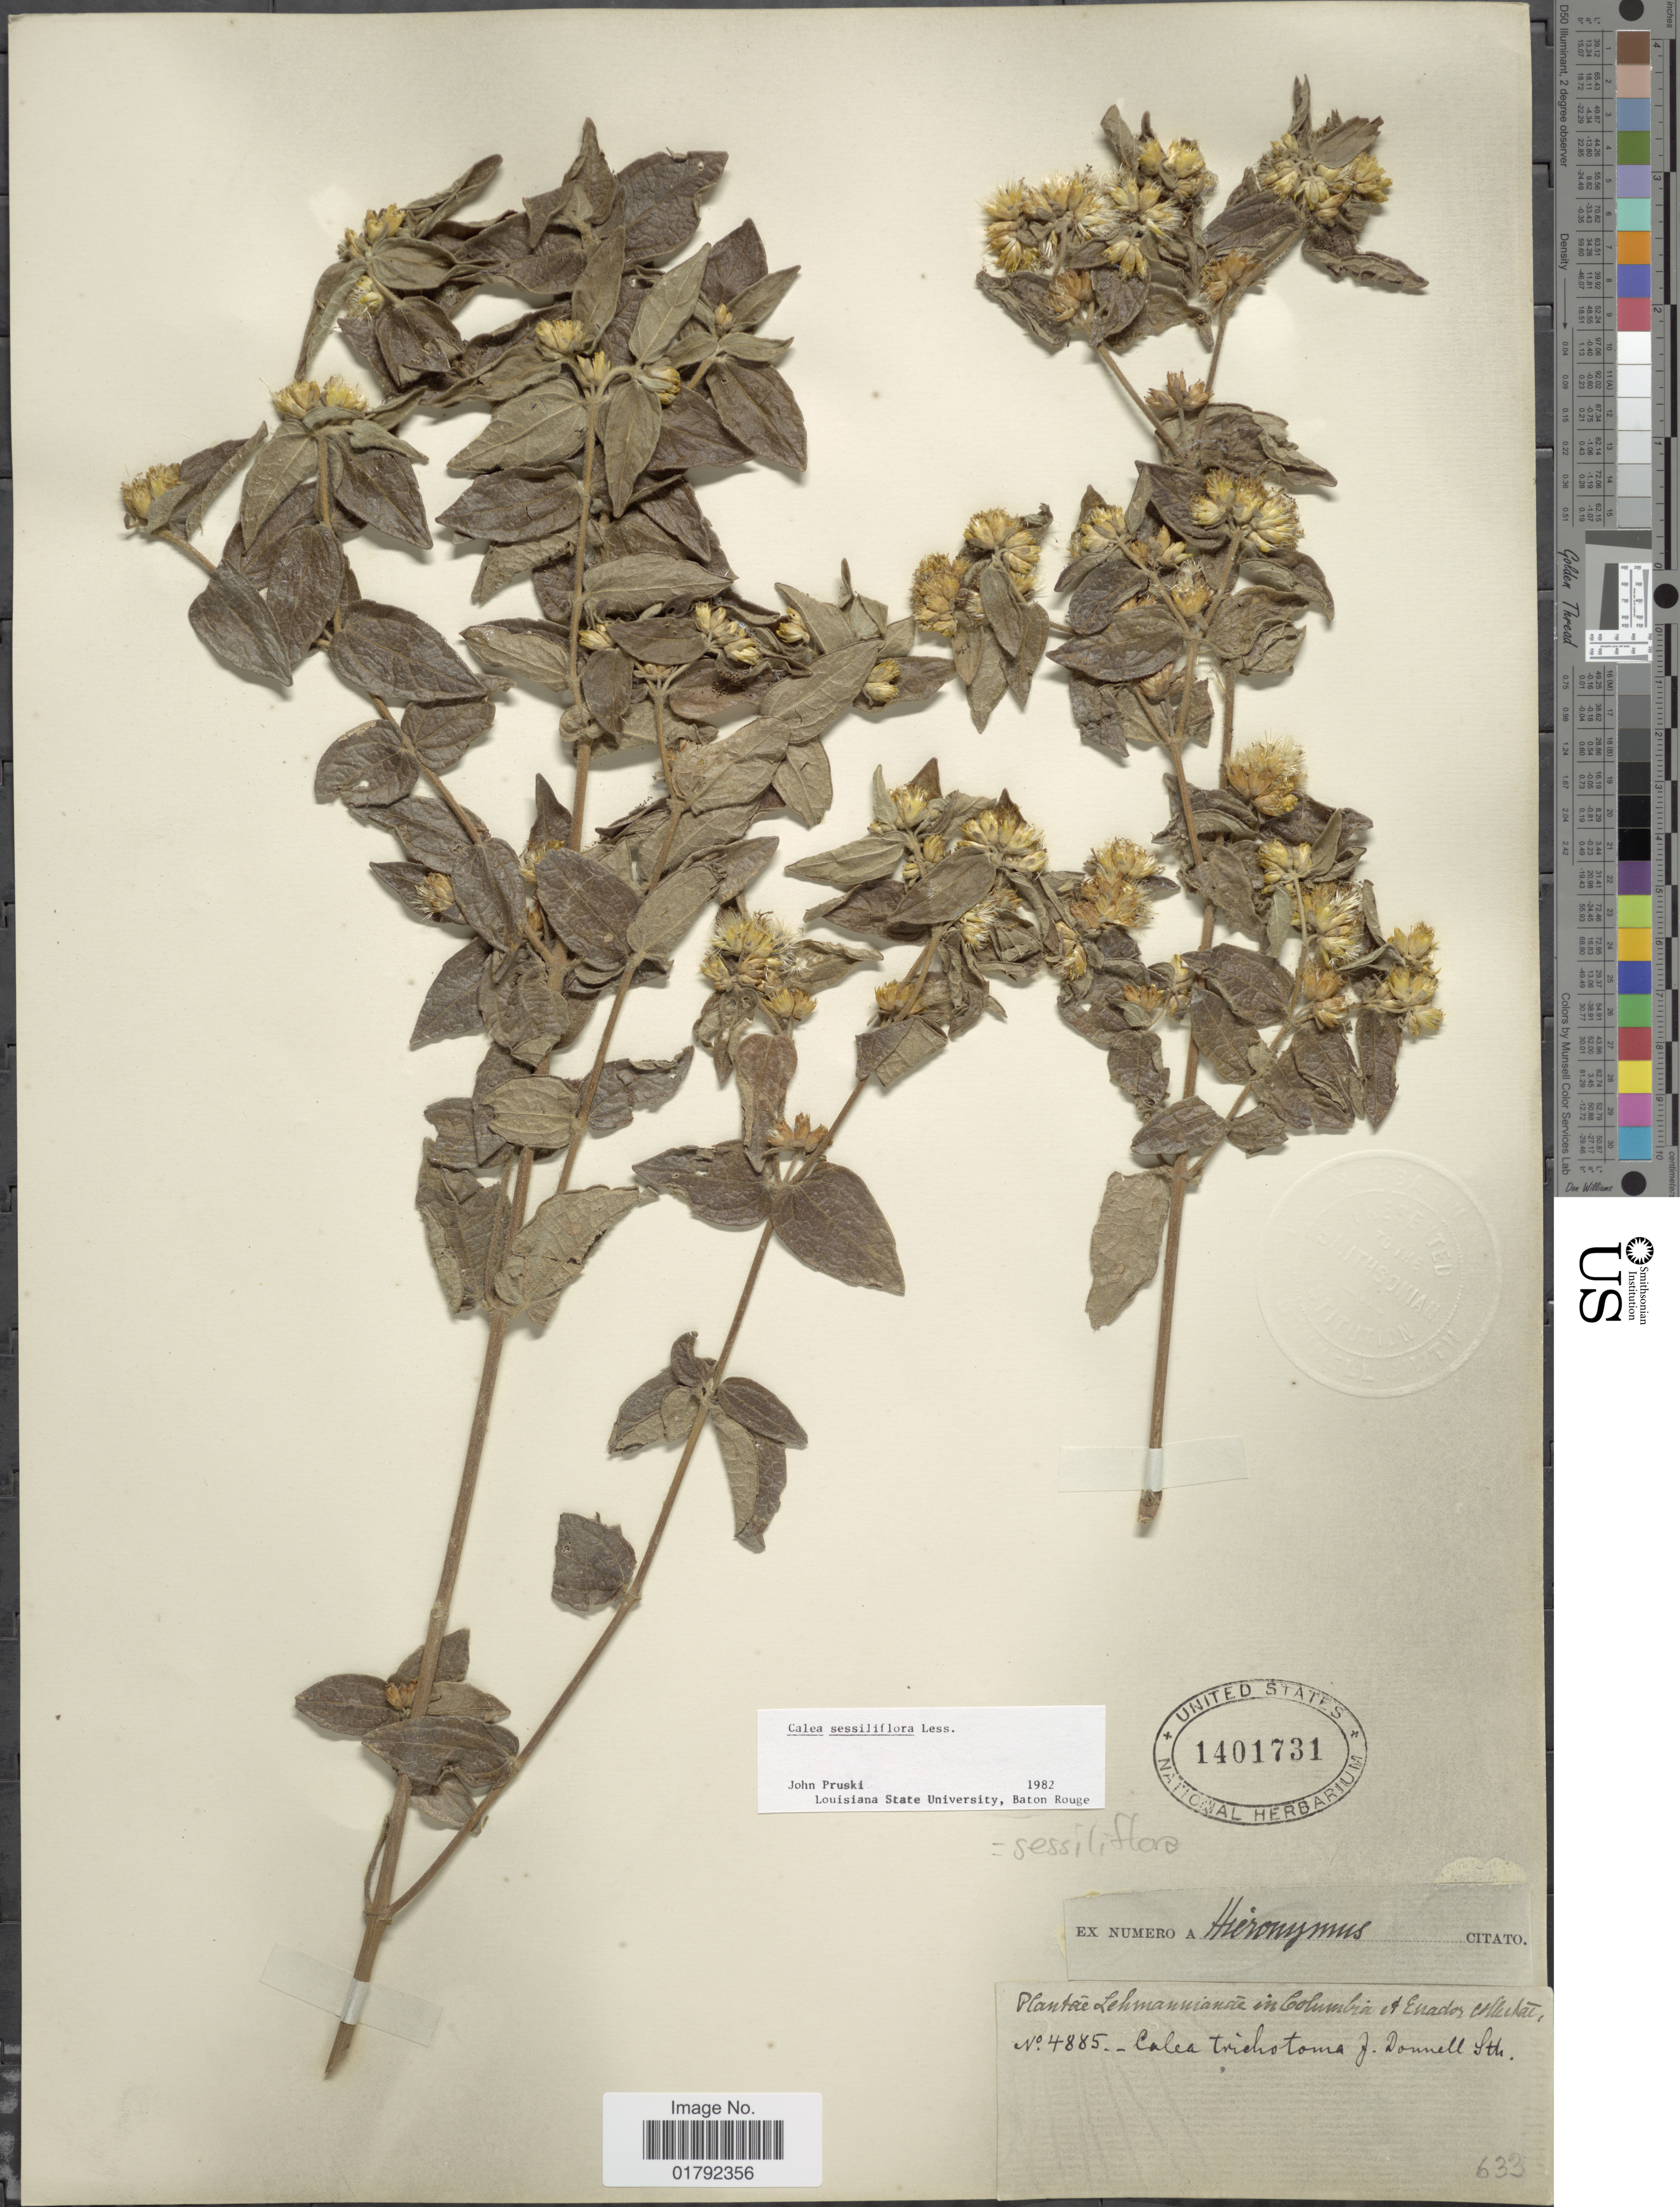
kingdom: Plantae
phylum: Tracheophyta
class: Magnoliopsida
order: Asterales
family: Asteraceae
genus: Calea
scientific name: Calea sessiliflora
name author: Less.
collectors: -. Lehmann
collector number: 4885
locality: Columbia et Ecuador.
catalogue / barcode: US 1401731